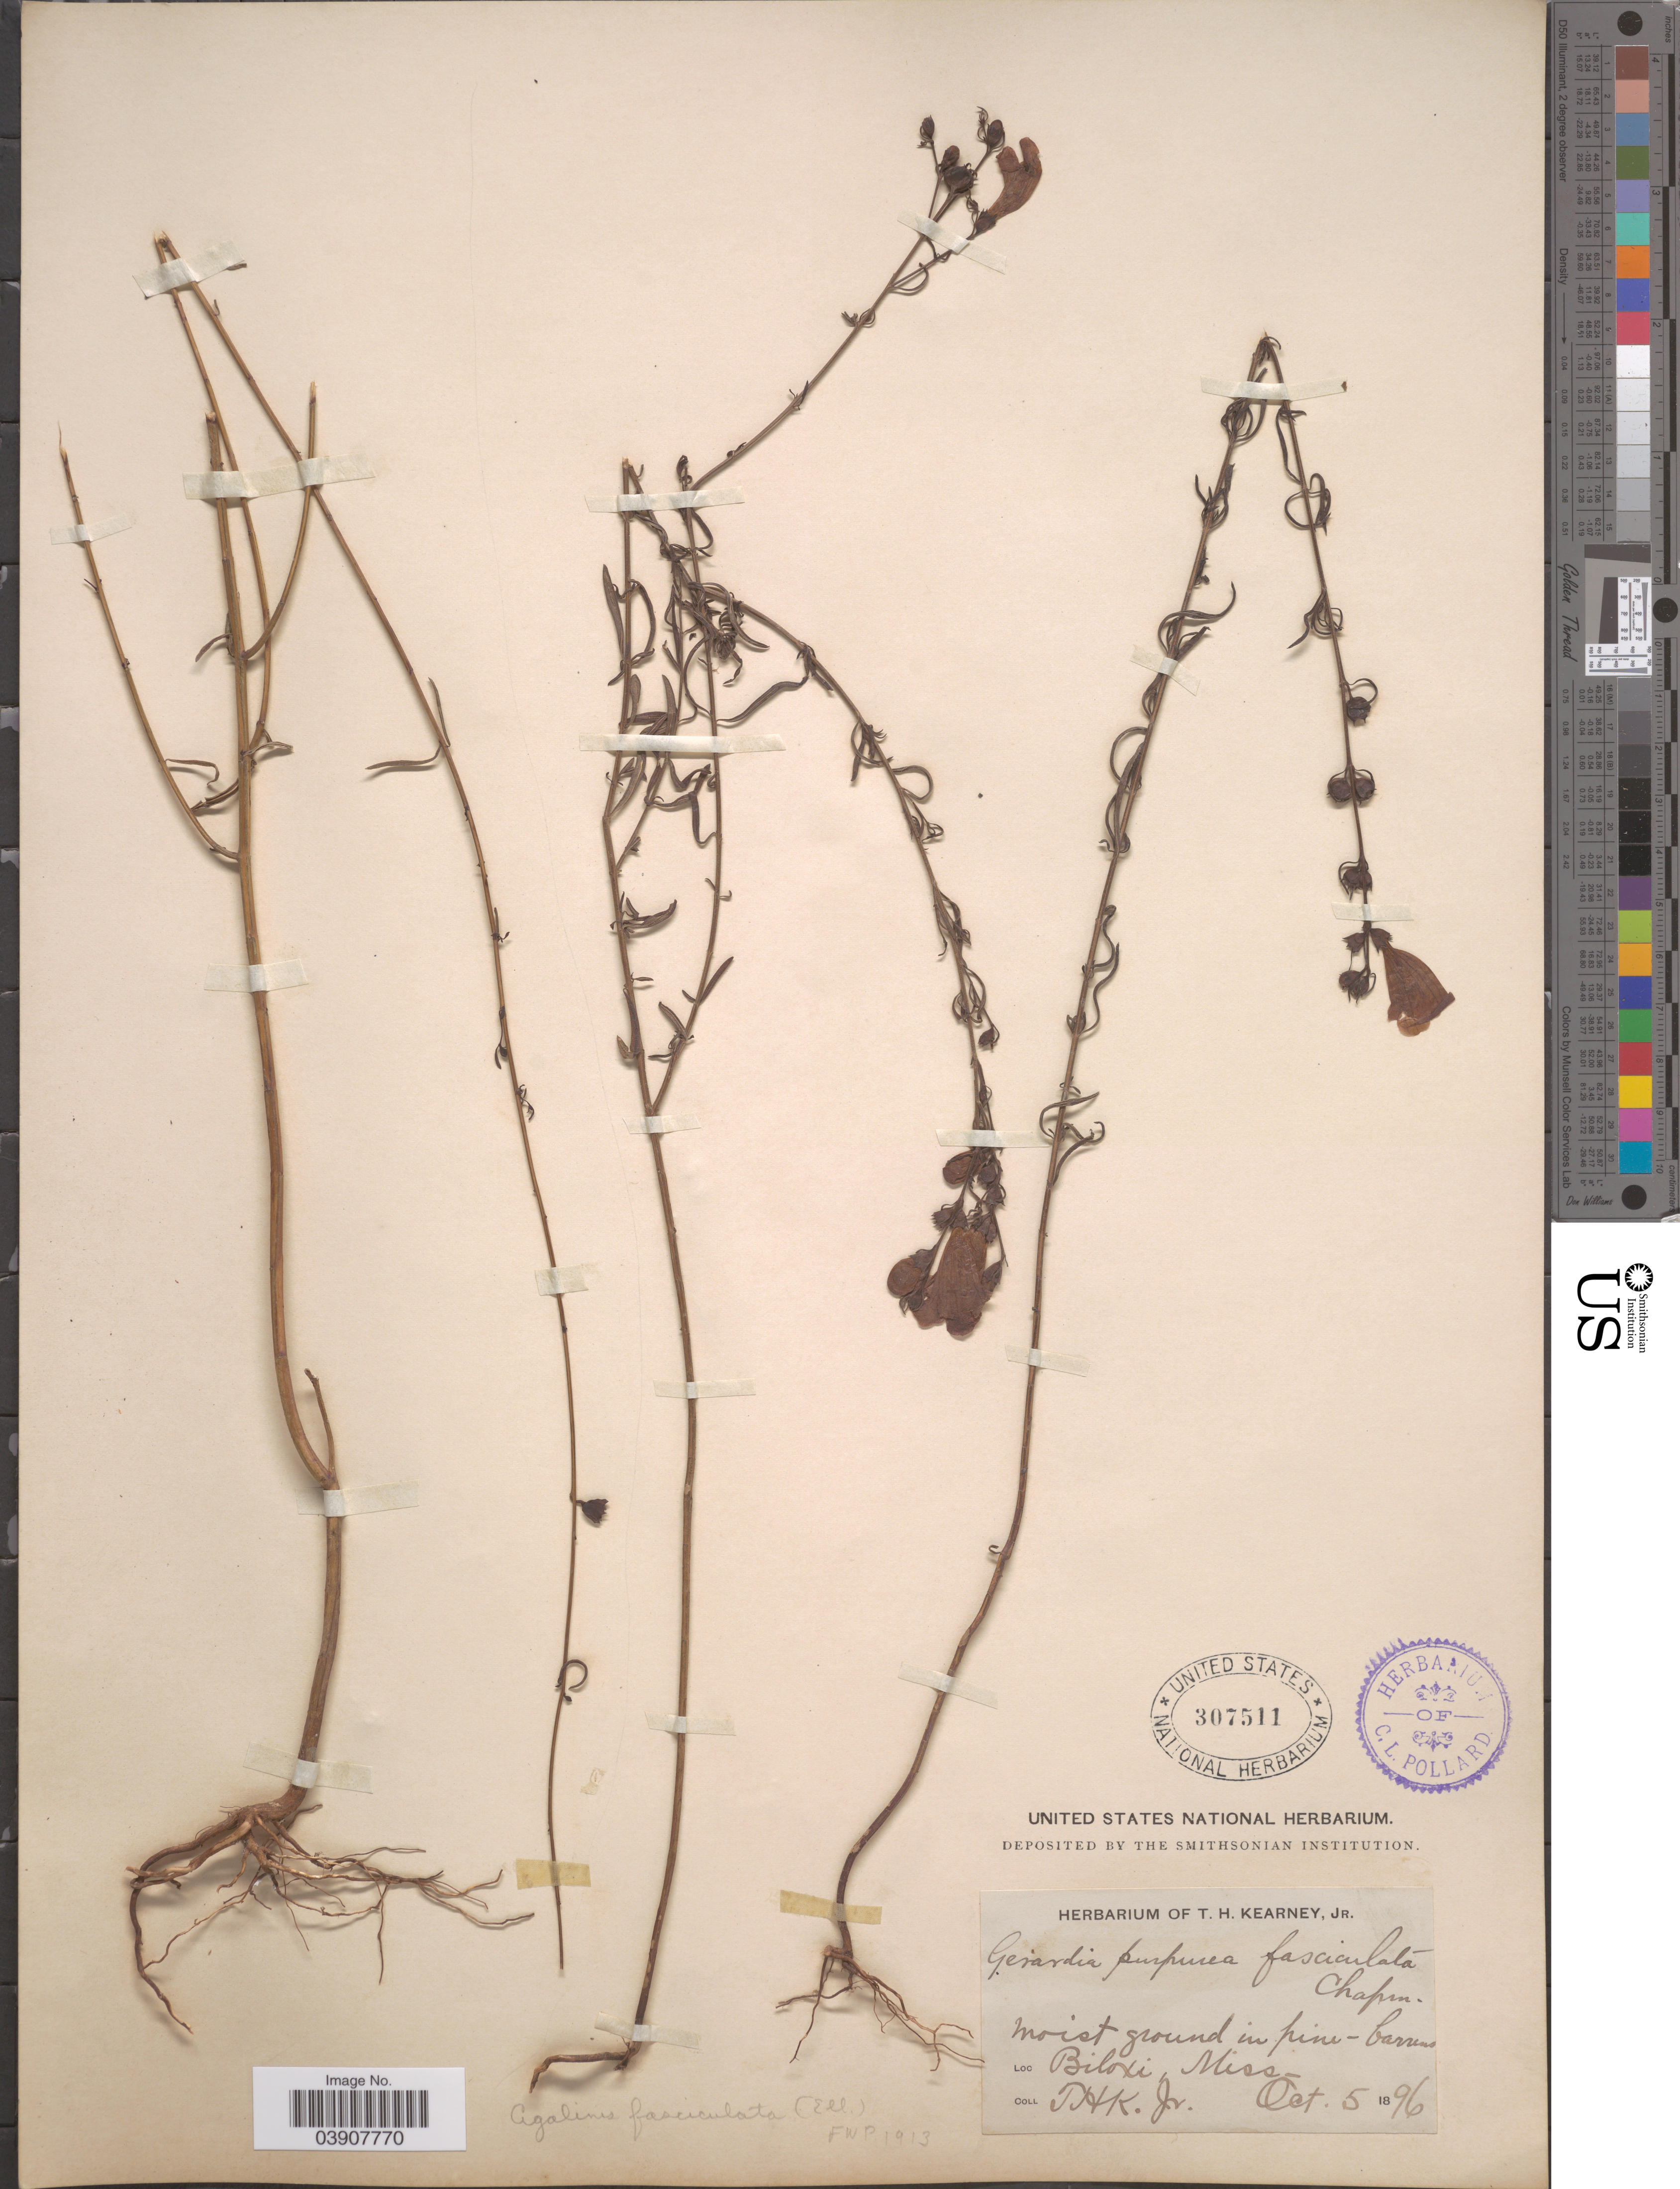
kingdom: Plantae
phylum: Tracheophyta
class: Magnoliopsida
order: Lamiales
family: Orobanchaceae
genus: Agalinis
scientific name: Agalinis fasciculata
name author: (Elliott) Raf.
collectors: T. H. Kearney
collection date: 1896-10-05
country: United States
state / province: Mississippi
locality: Biloxi.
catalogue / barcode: US 307511